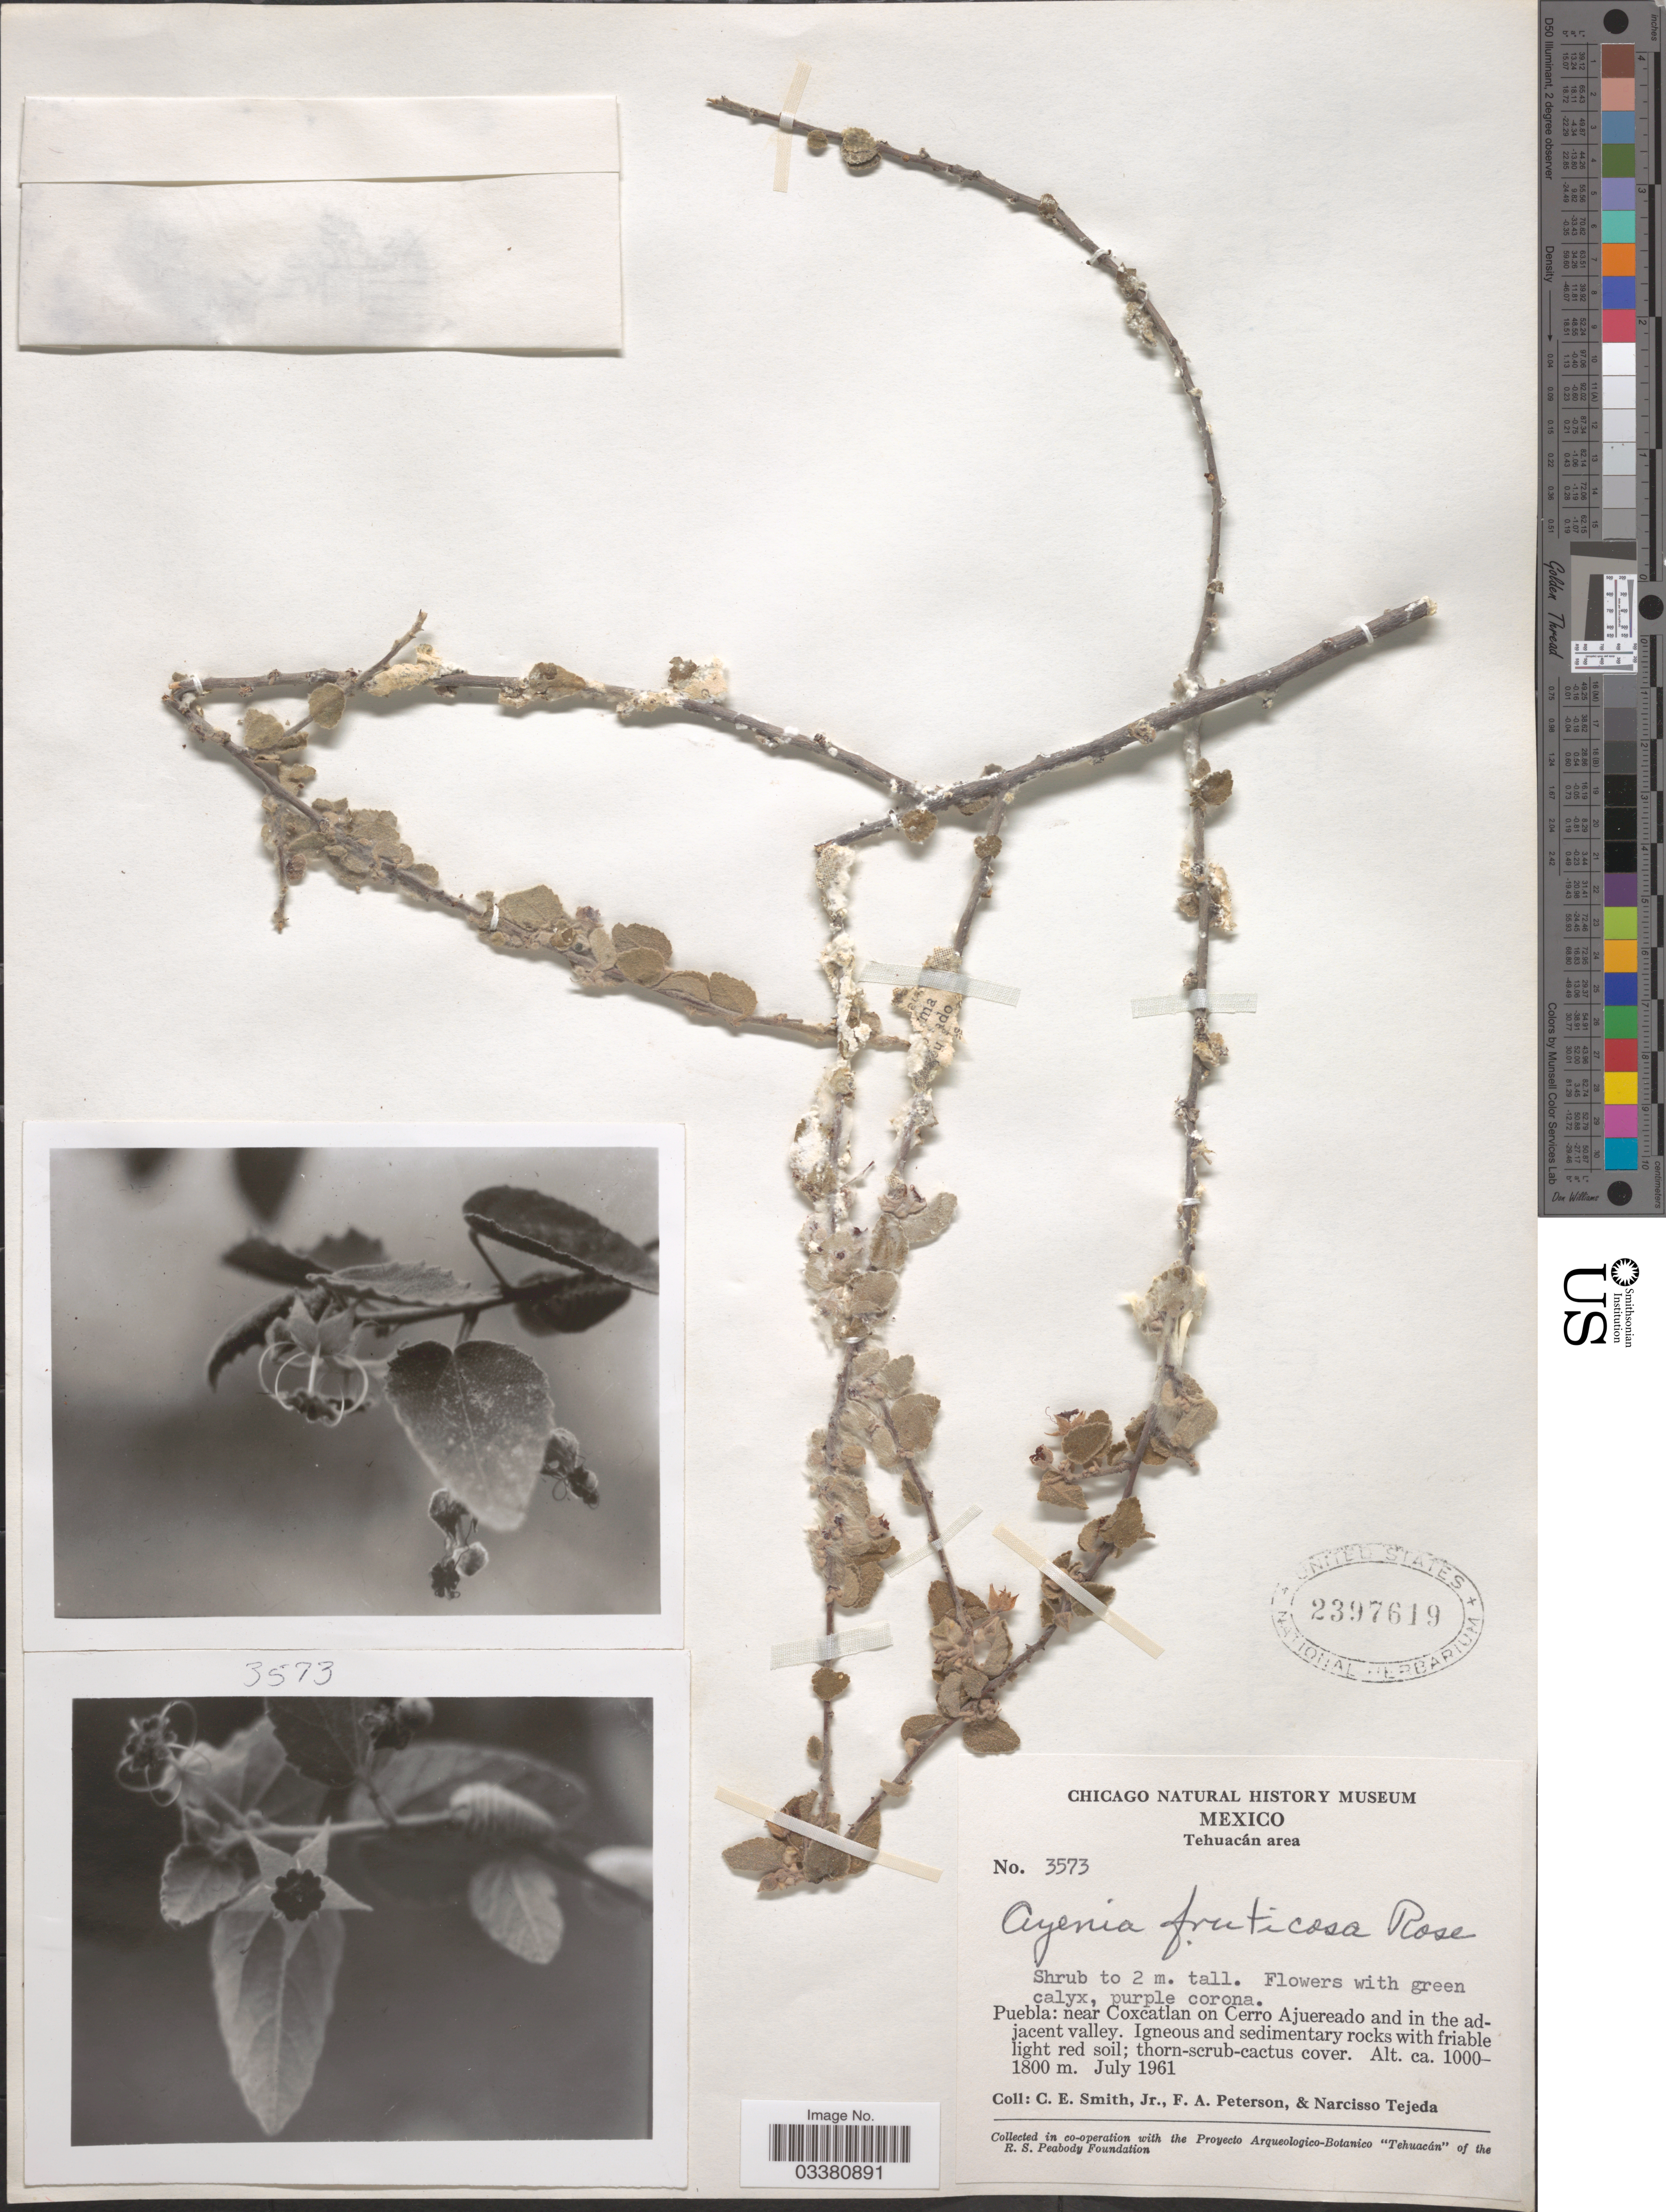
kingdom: Plantae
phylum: Tracheophyta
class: Magnoliopsida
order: Malvales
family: Malvaceae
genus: Ayenia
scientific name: Ayenia fruticosa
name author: Rose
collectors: C. E. Smith Jr., F. A. Peterson & N. Tejeda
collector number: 3573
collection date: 1961-07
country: Mexico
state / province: Puebla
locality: Tehuacán area. Near Coxatlan on Cerro Ajuereado and in the adjacent valley.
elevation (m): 1000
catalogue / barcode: US 2397619